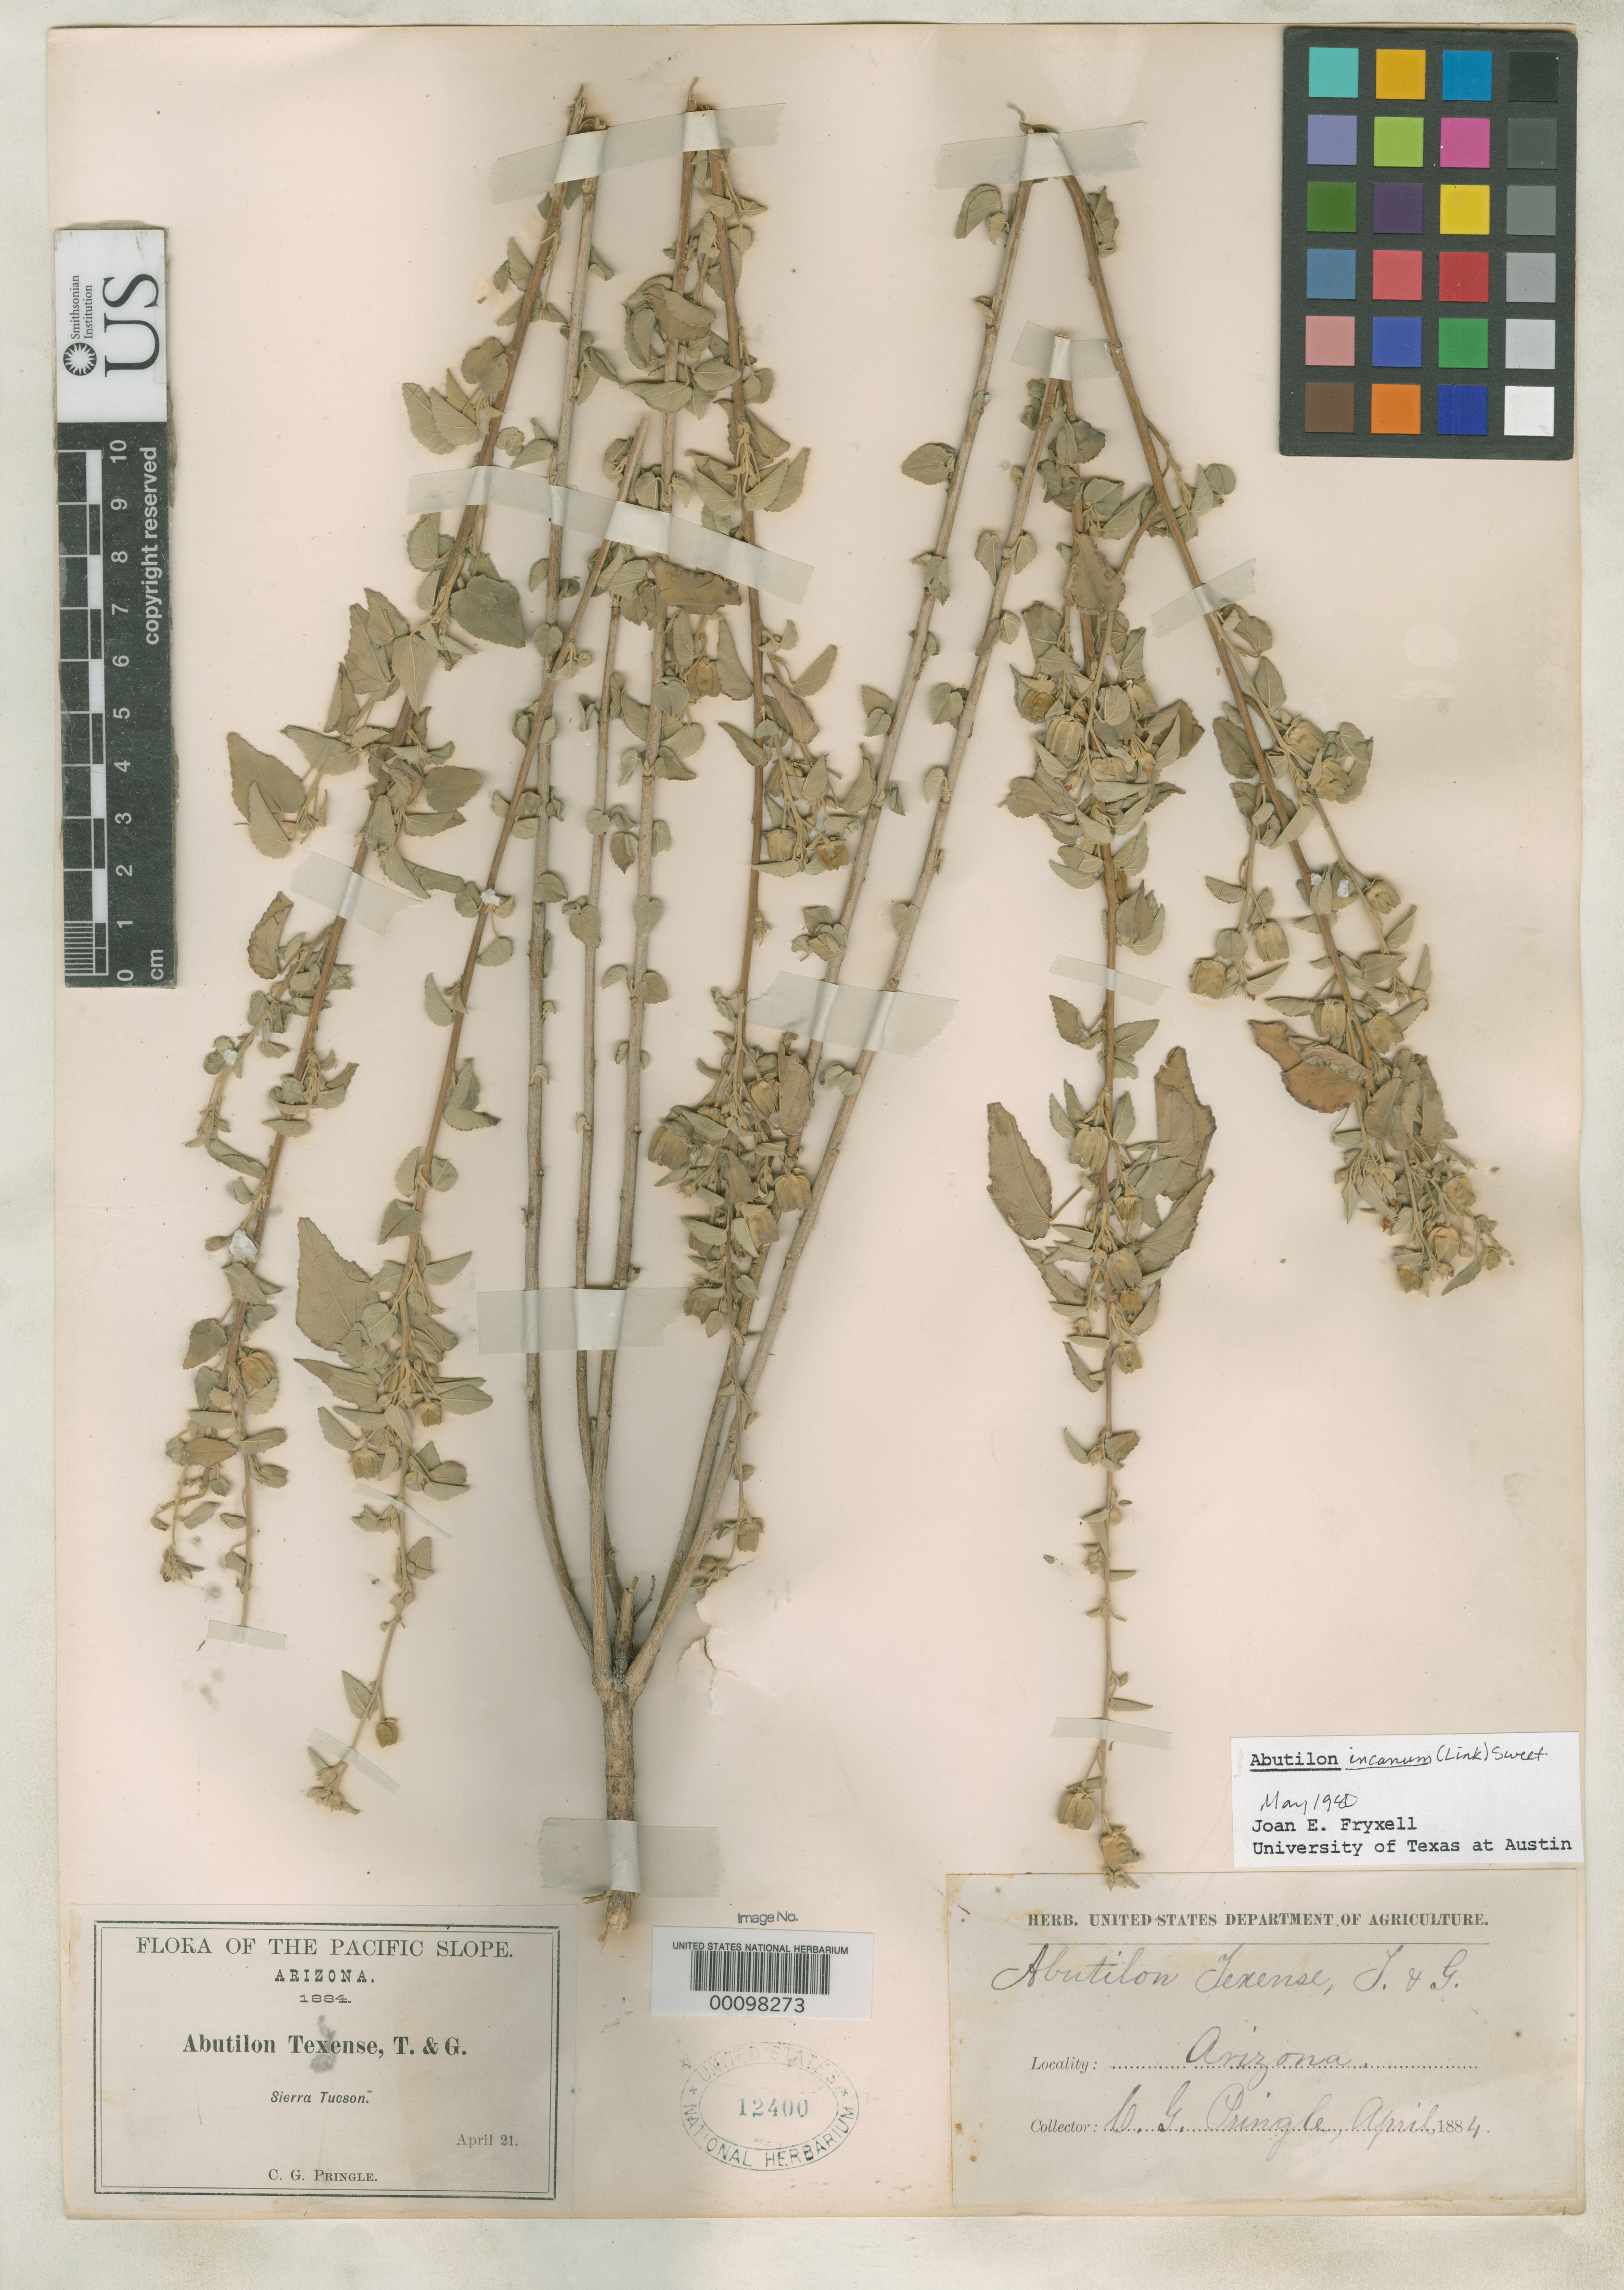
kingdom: Plantae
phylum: Tracheophyta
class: Magnoliopsida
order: Malvales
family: Malvaceae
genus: Abutilon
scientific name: Abutilon pringlei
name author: Hochr.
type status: Isotype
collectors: C. G. Pringle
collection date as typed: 21 Apr 1884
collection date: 1884-04-21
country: United States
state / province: Arizona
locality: Sierra Tucson.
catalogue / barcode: US 12400